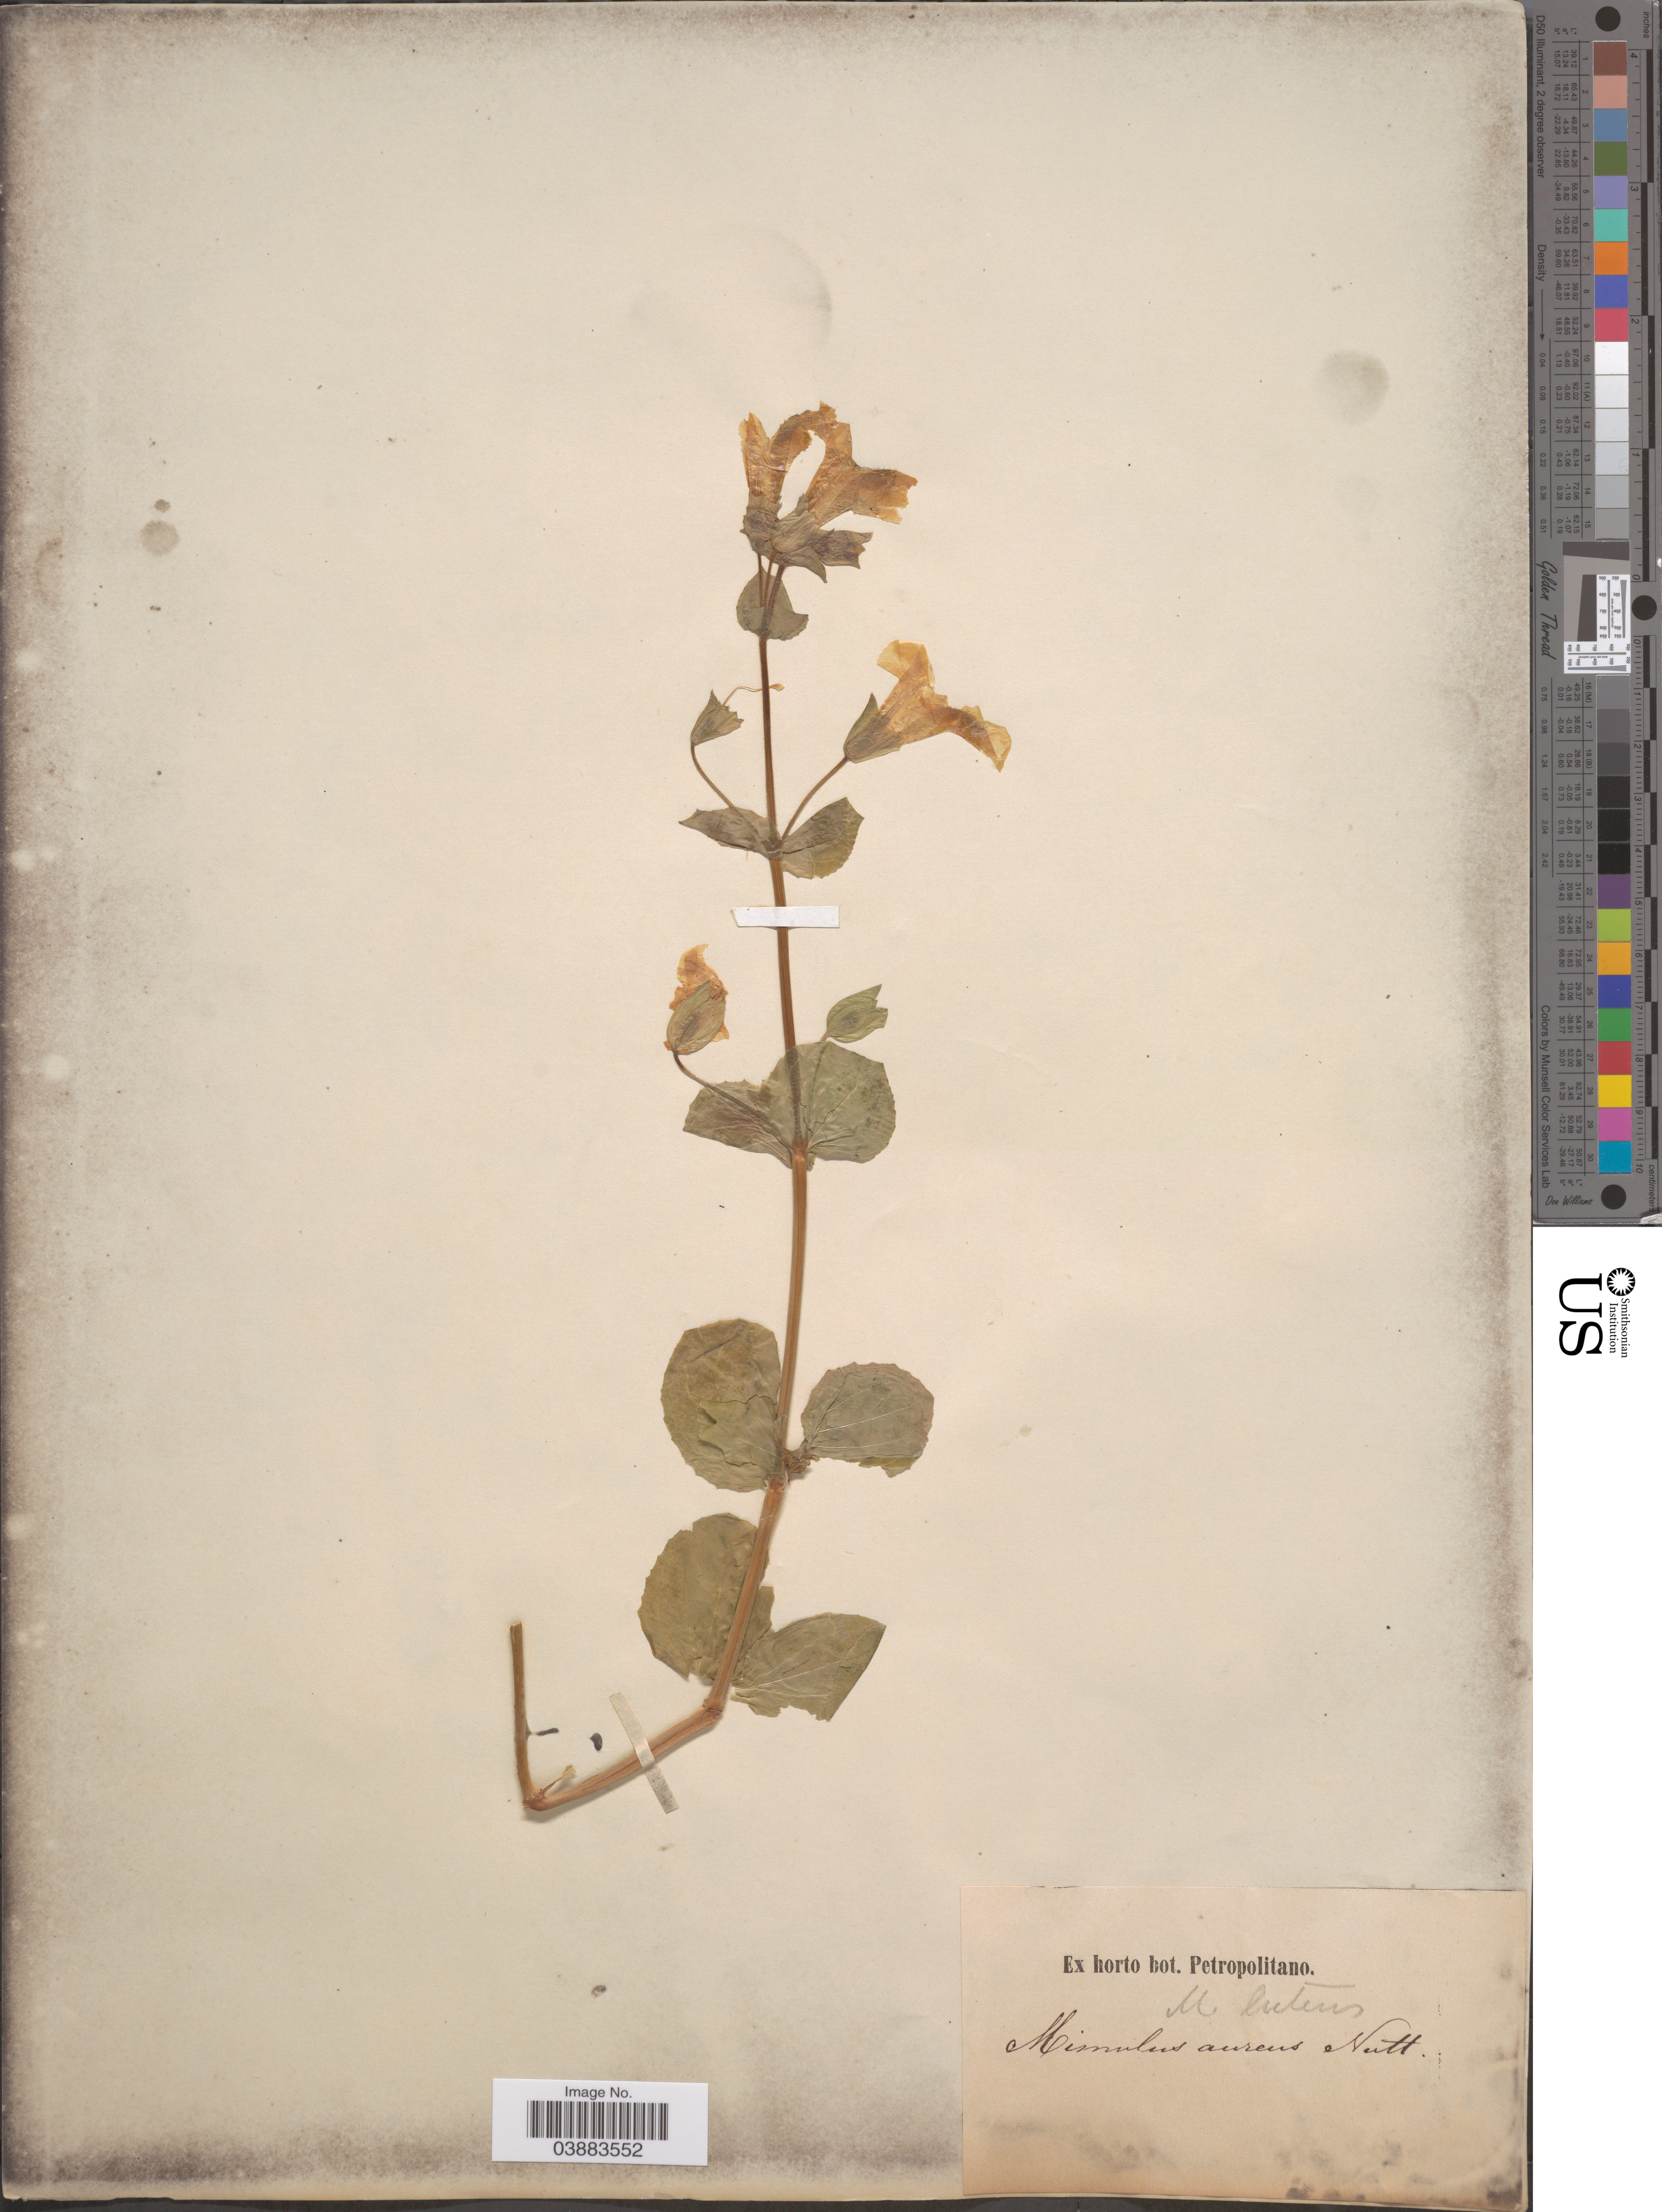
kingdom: Plantae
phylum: Tracheophyta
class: Magnoliopsida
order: Lamiales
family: Phrymaceae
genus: Mimulus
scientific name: Mimulus luteus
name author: L.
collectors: ex Horto Bot. Petropolitano